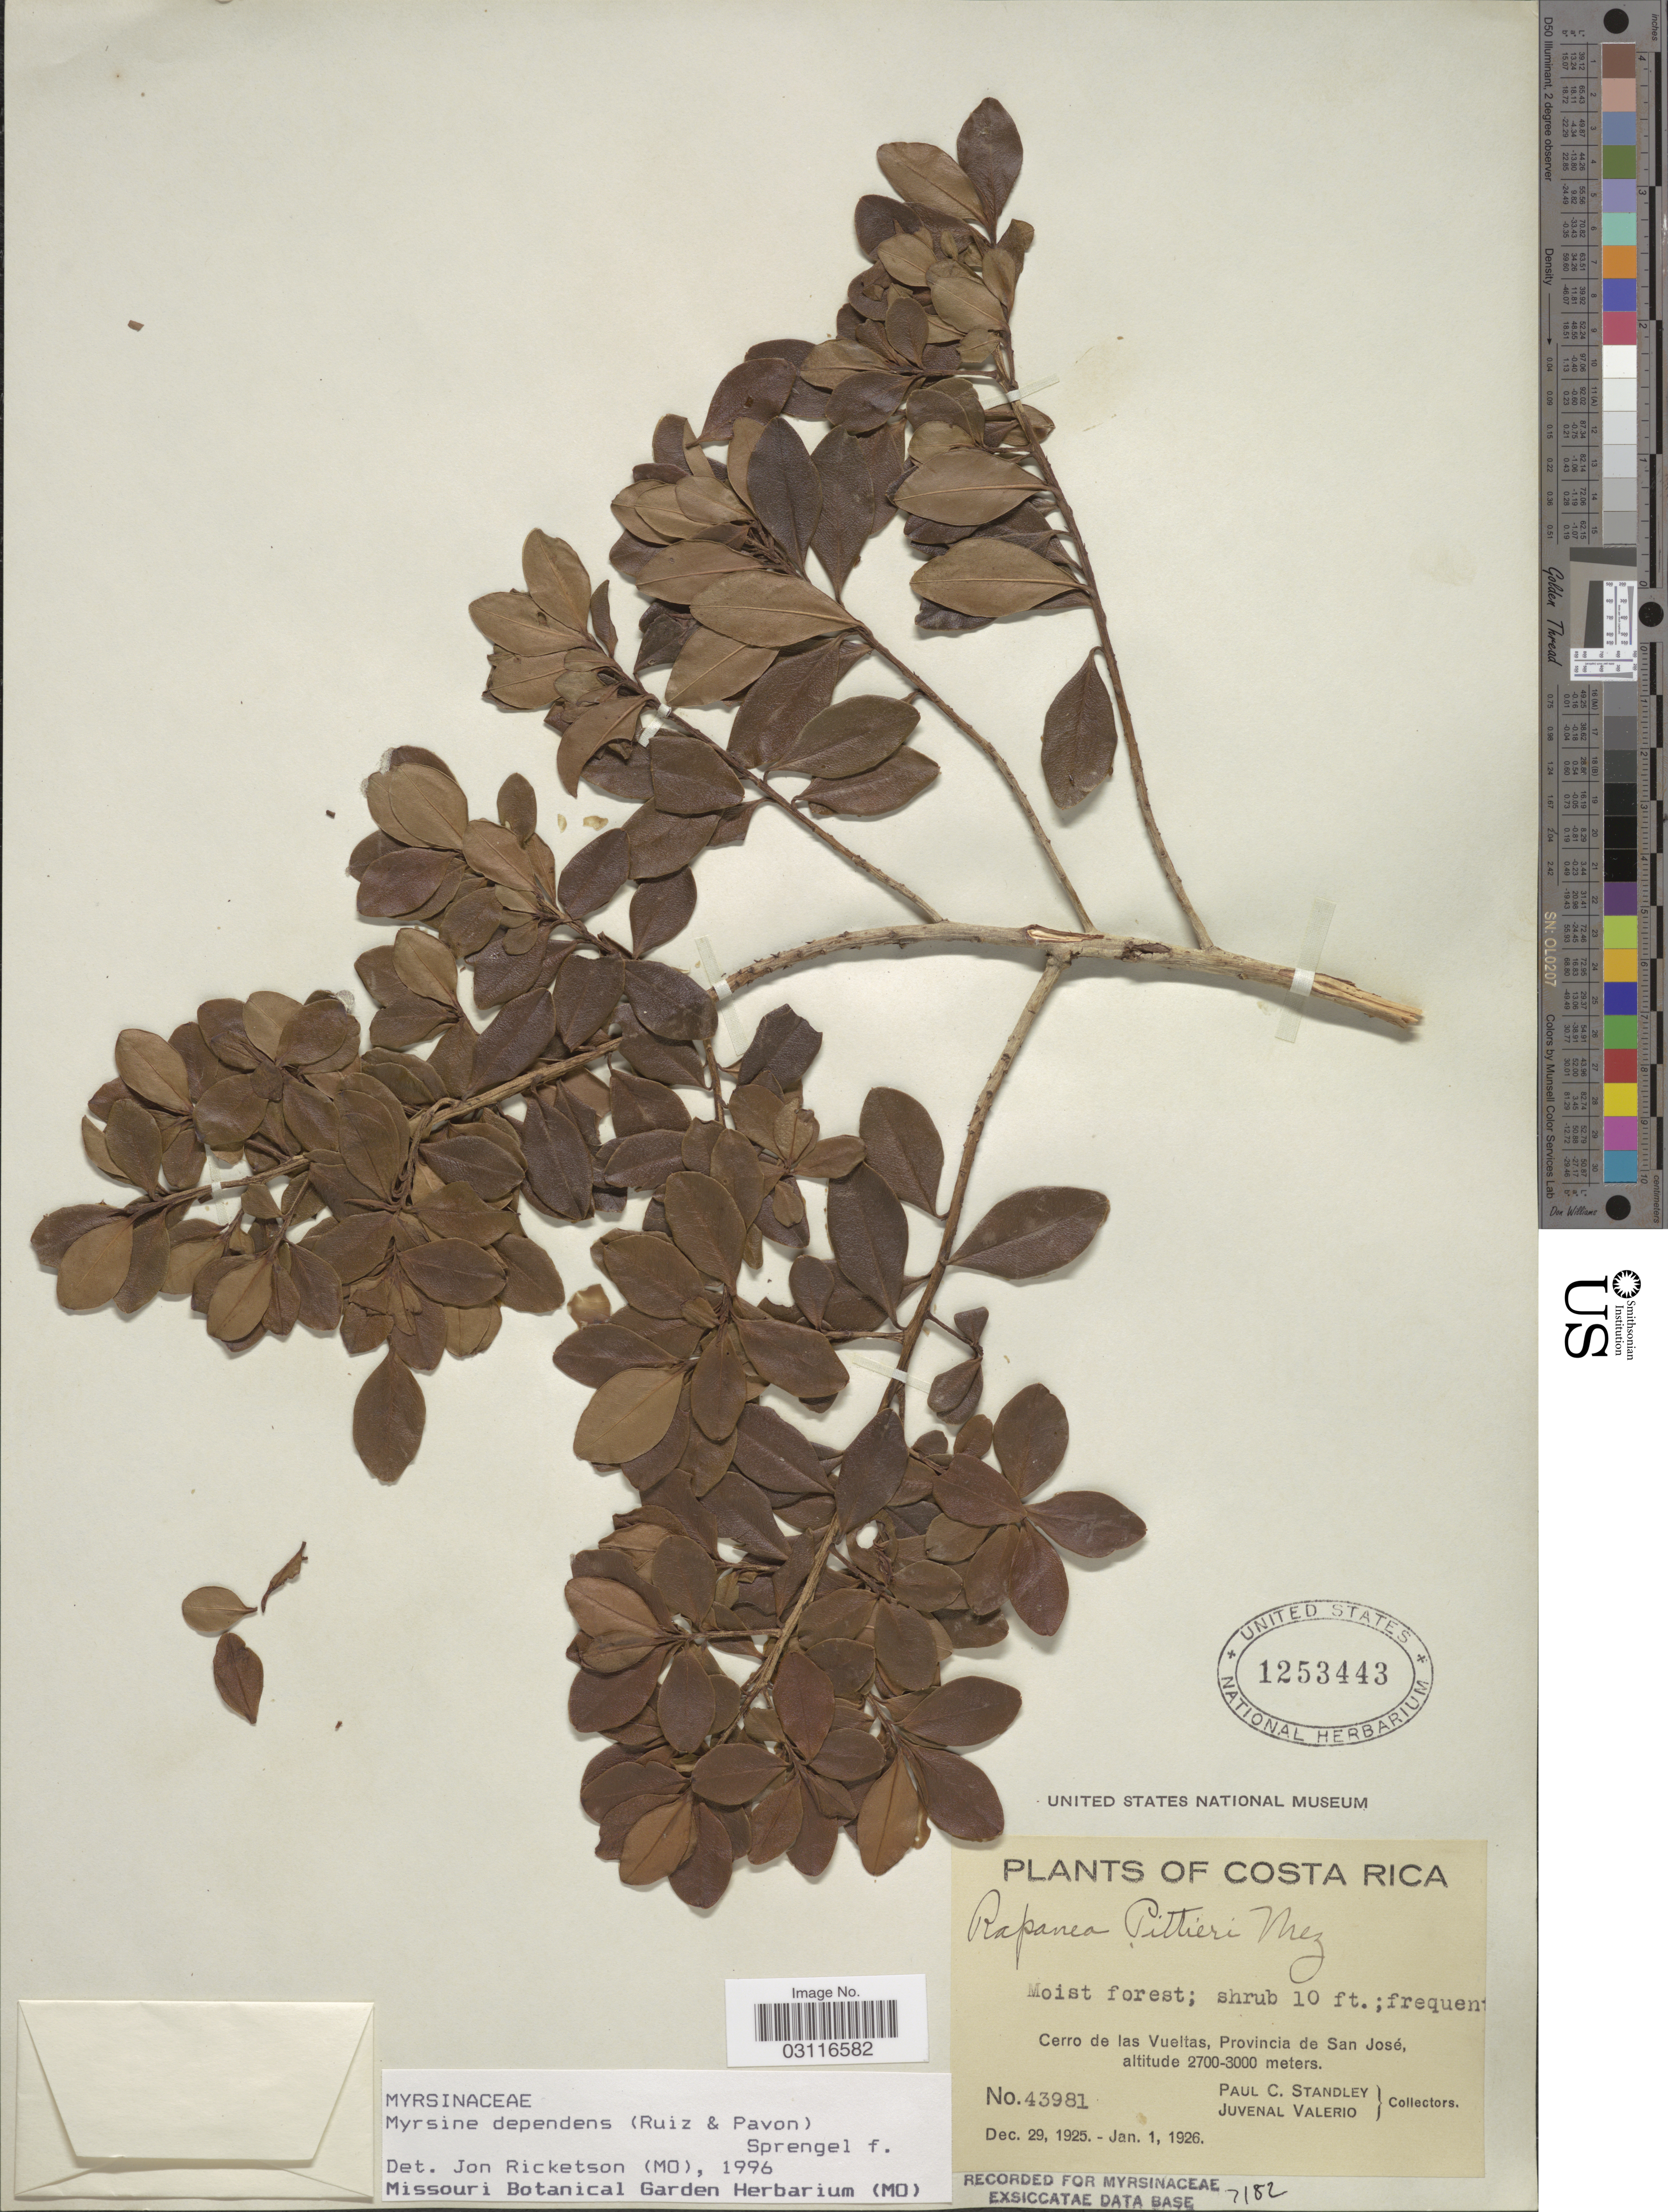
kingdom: Plantae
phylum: Tracheophyta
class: Magnoliopsida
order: Ericales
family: Primulaceae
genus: Myrsine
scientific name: Myrsine dependens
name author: (Ruiz & Pav.) Spreng.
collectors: P. C. Standley & J. Valerio R.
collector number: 43981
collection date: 1925-12-29/1926-01-01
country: Costa Rica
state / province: San José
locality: Cerro de las Vueltas.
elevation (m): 2700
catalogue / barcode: US 1253443